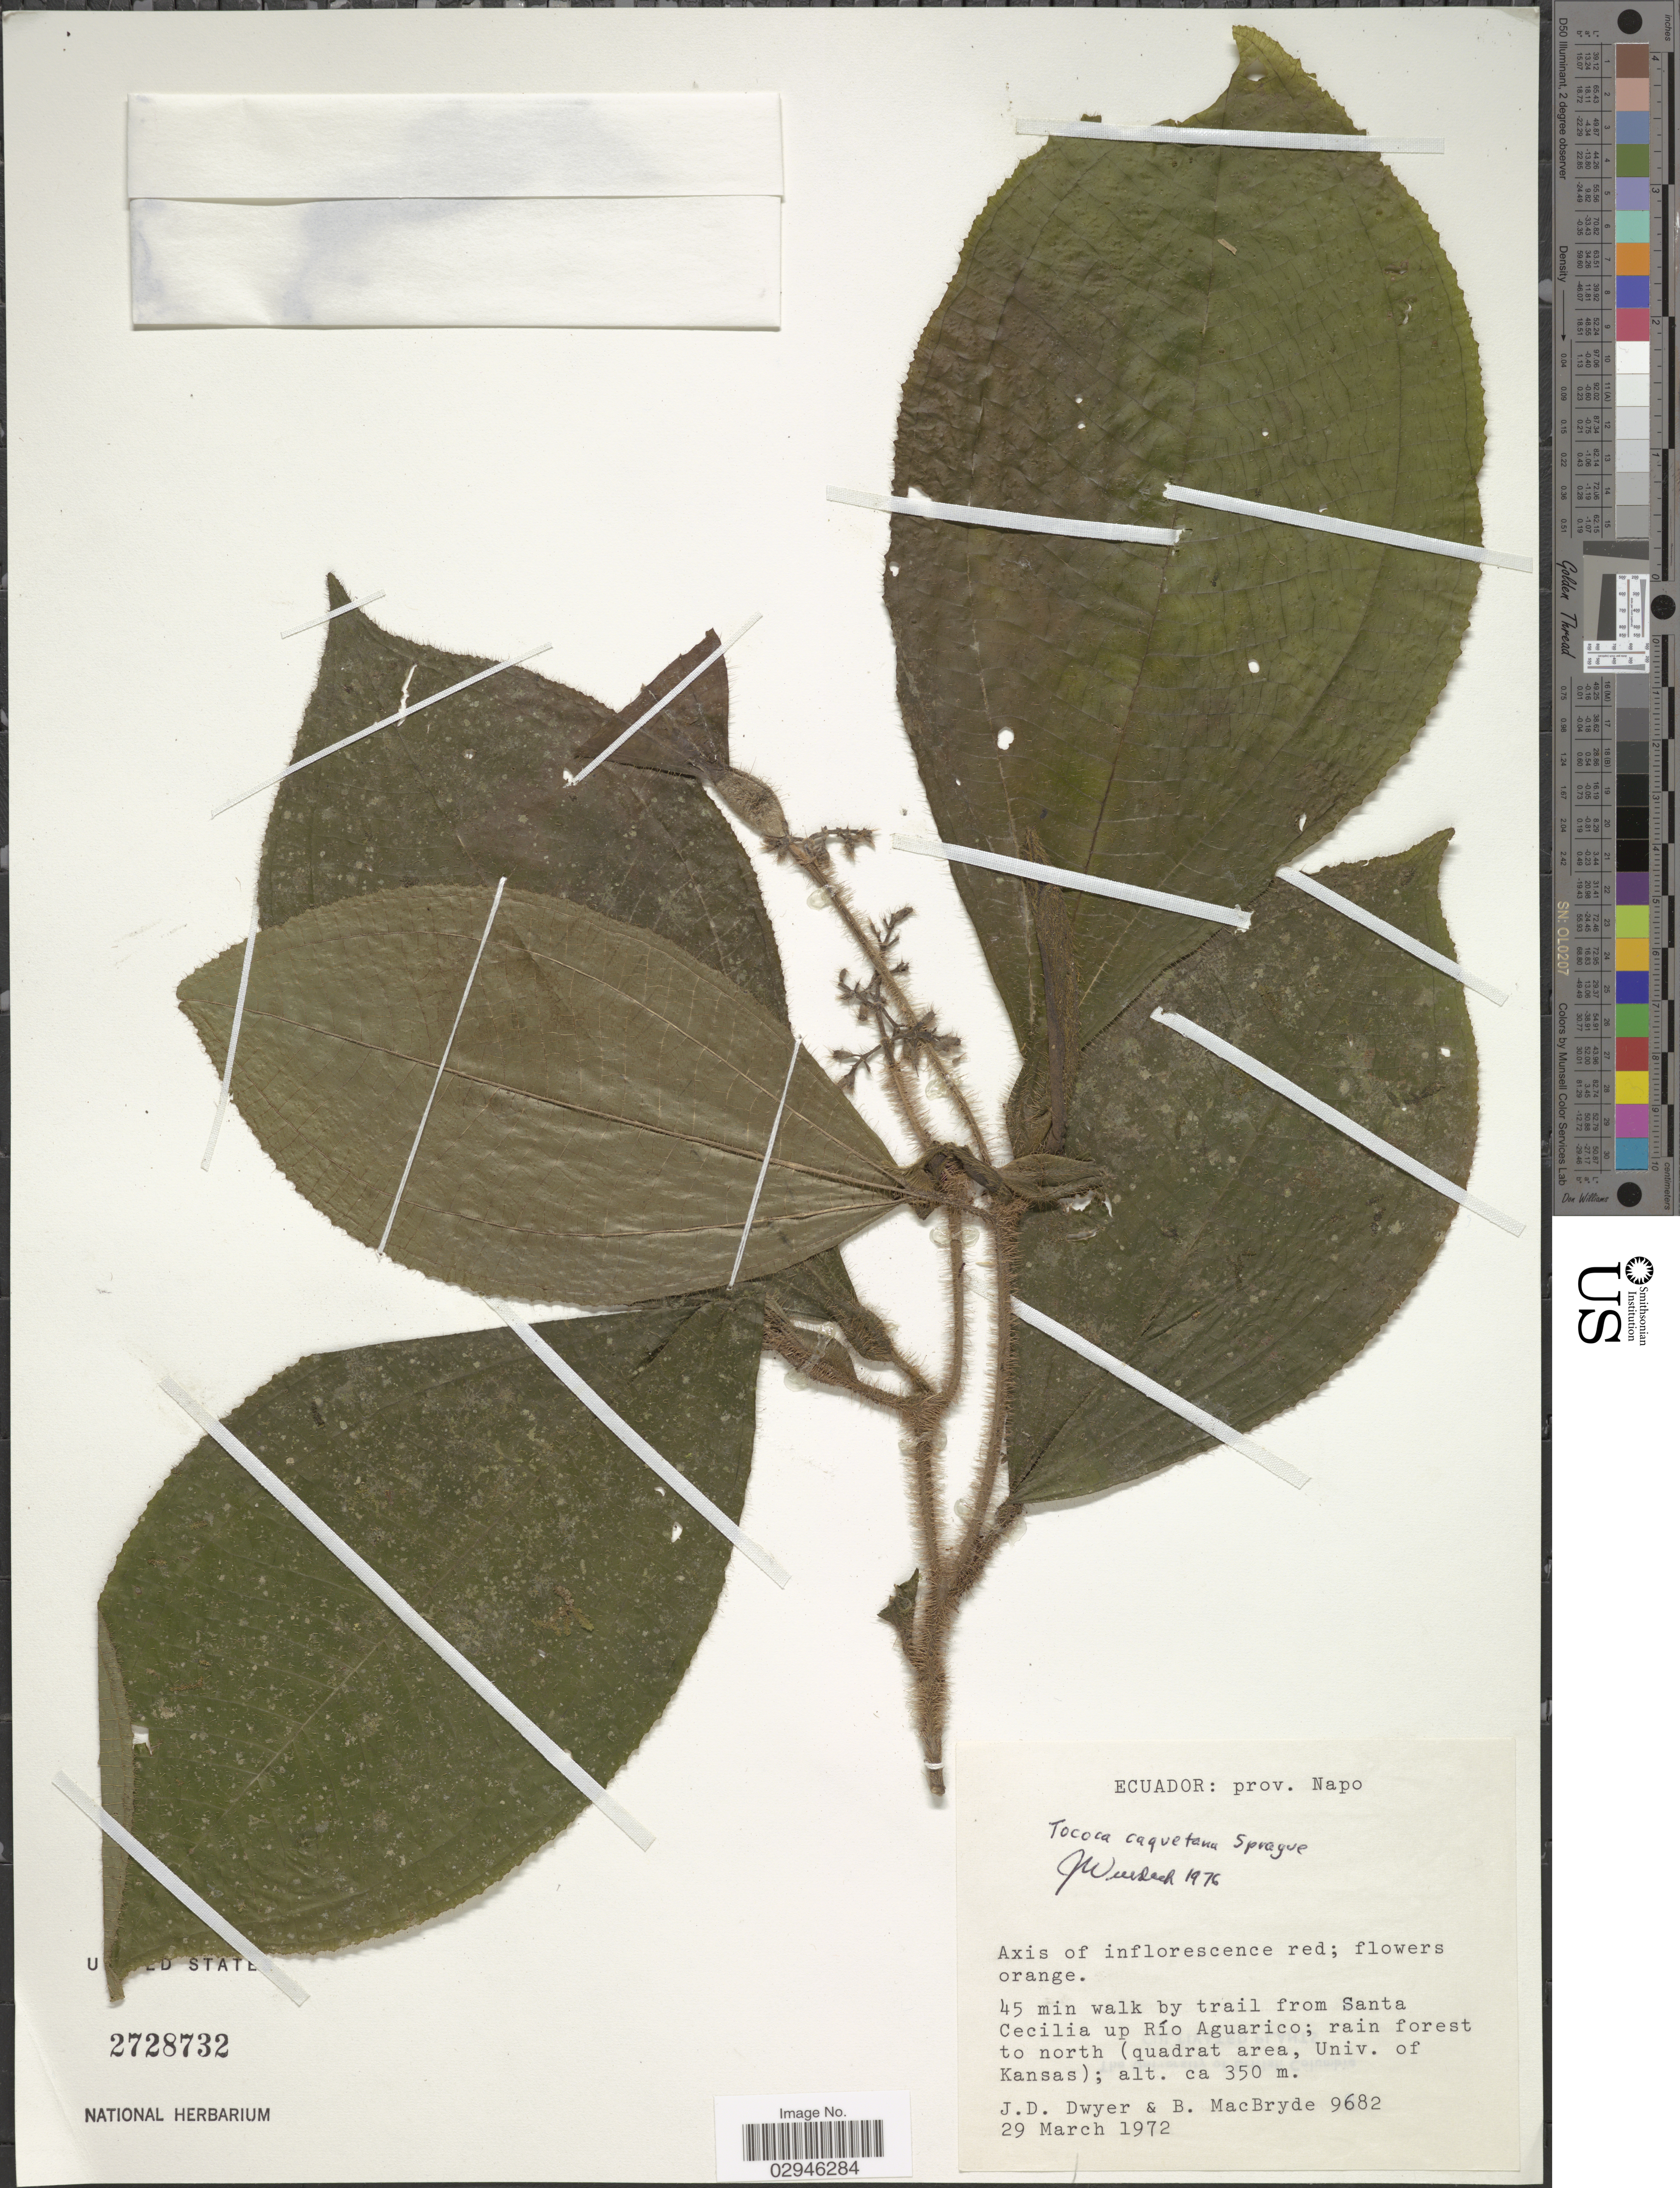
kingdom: Plantae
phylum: Tracheophyta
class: Magnoliopsida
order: Myrtales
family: Melastomataceae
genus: Tococa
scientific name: Tococa caquetana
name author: Sprague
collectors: J. D. Dwyer & B. MacBryde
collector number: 9682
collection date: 1972-03-29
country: Ecuador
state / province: Napo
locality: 45 min. walk by trail from Santa Cecilia up Río Aguarico; rain forest to north (quadrat area, Univ. of Kansas).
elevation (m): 350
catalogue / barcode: US 2728732